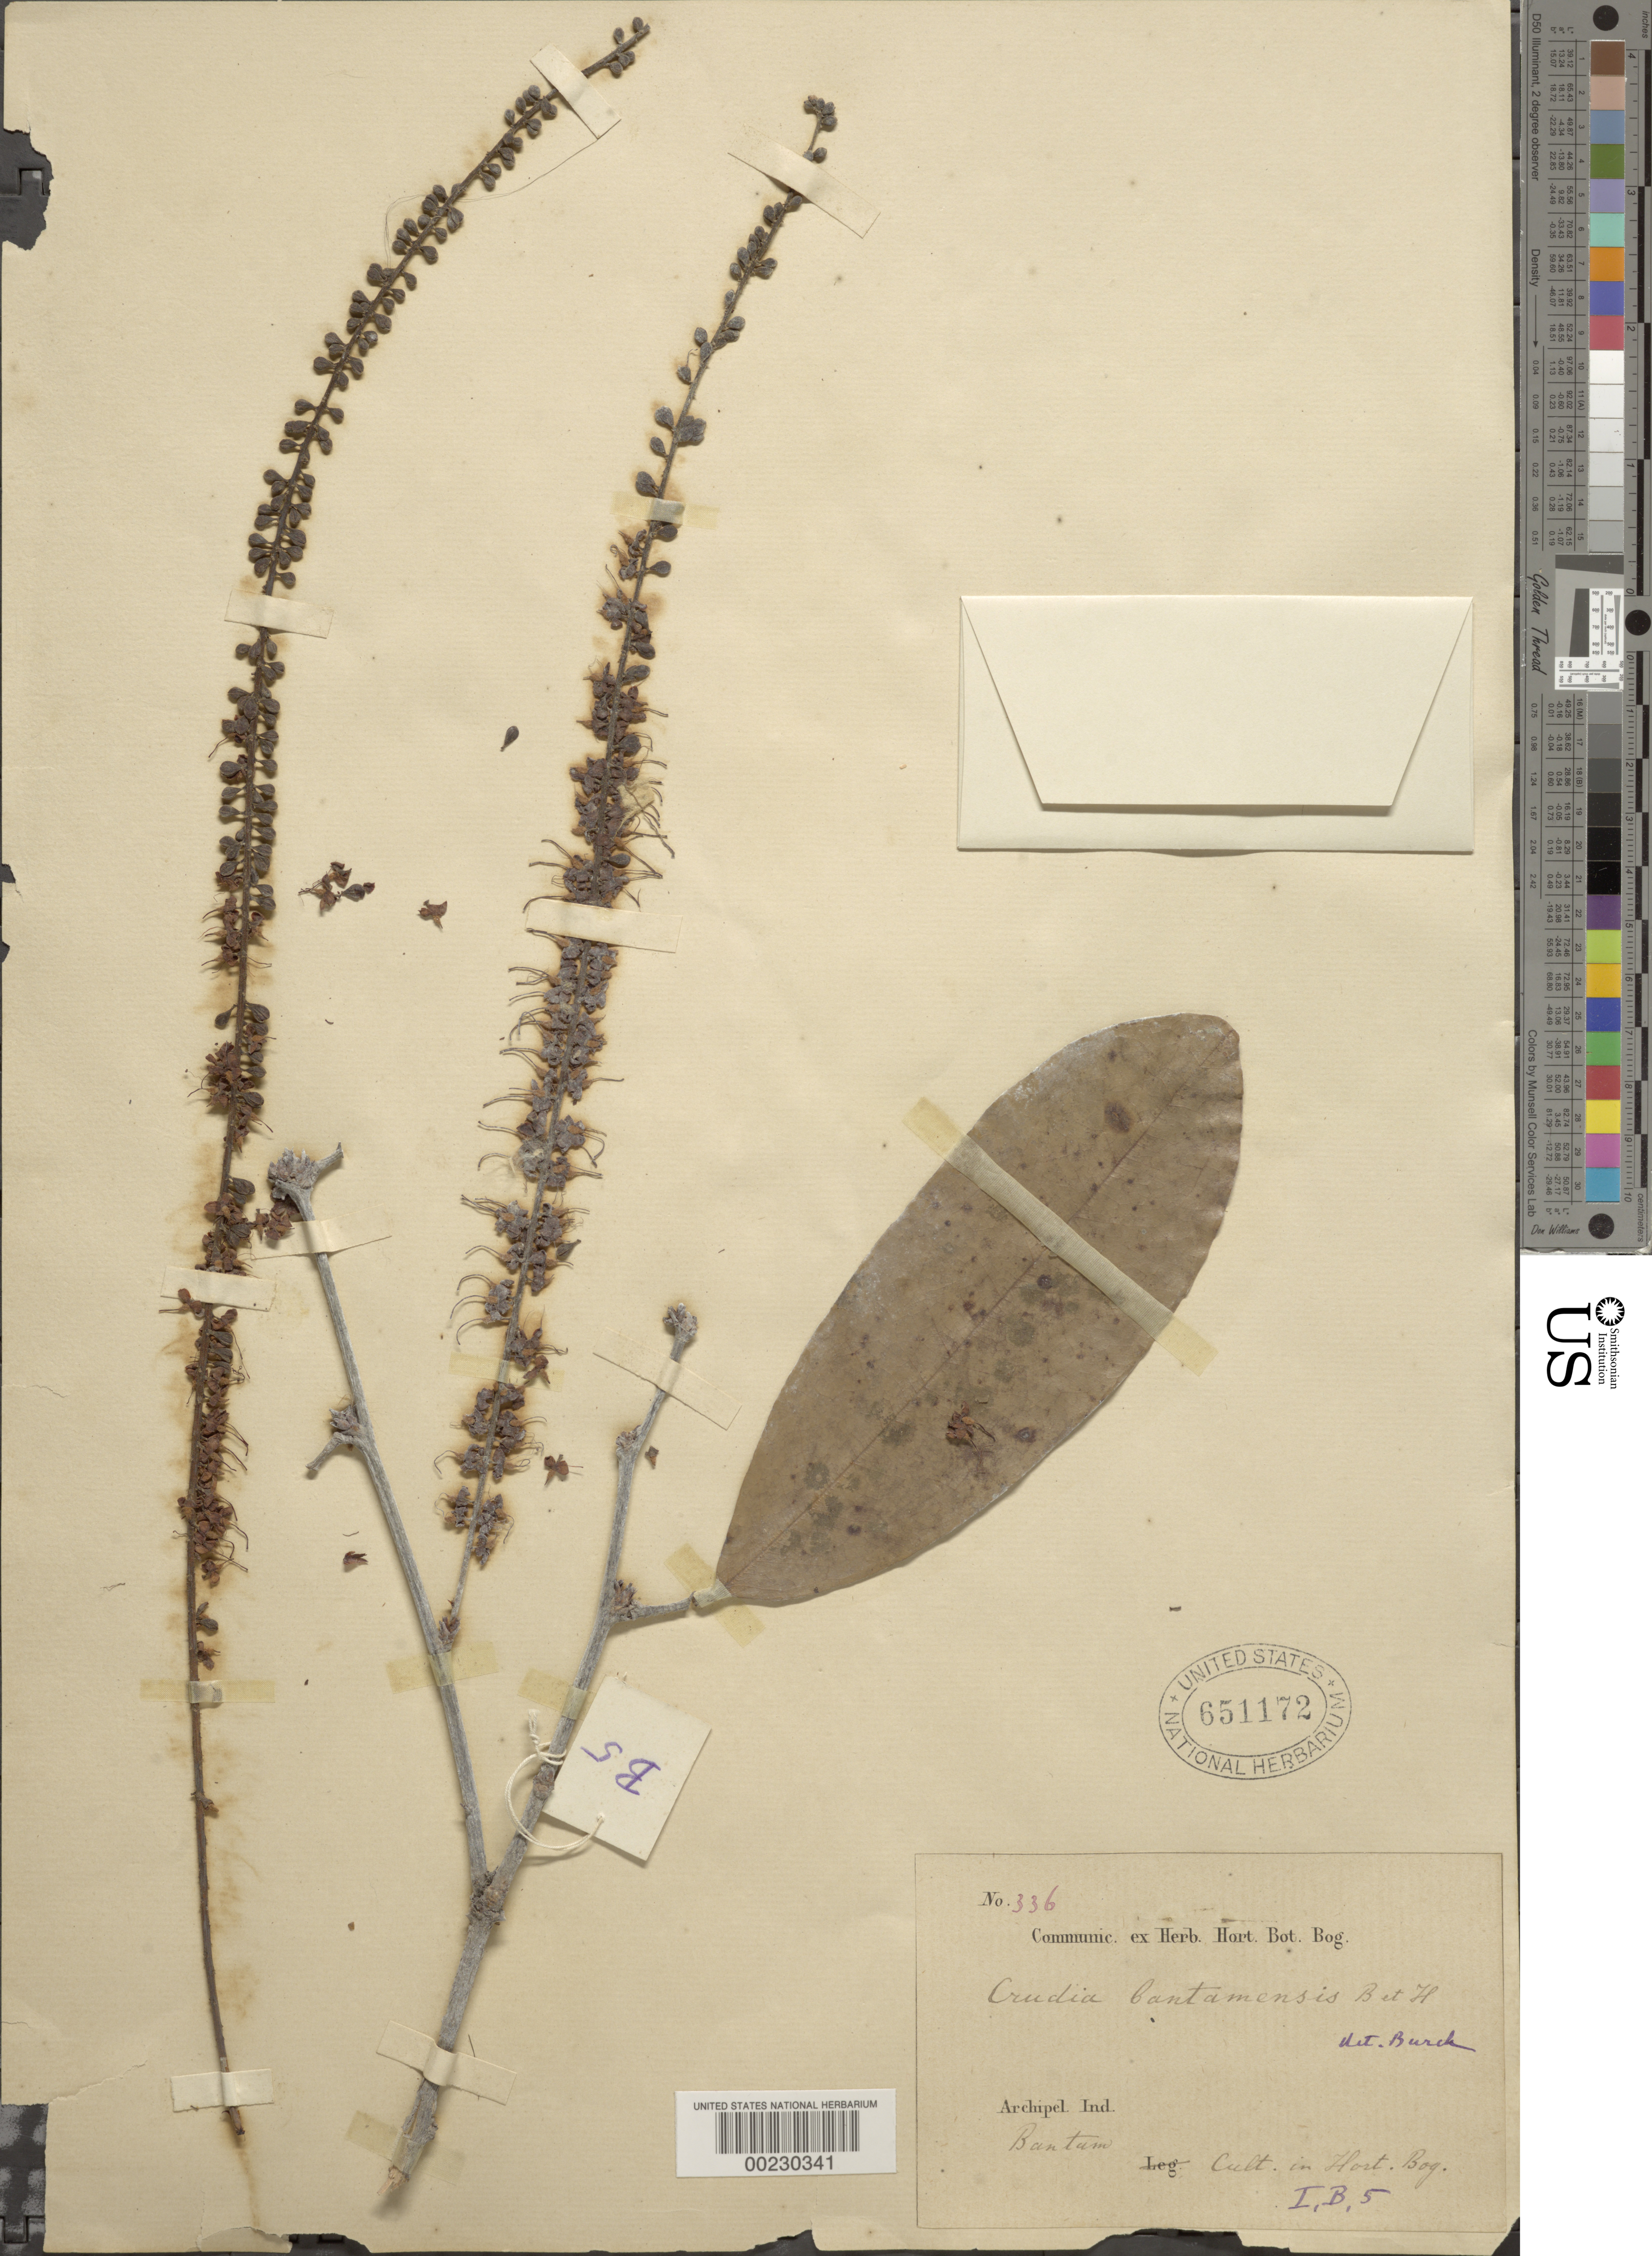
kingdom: Plantae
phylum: Tracheophyta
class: Magnoliopsida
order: Fabales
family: Fabaceae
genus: Crudia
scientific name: Crudia bantamensis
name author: (Hassk.) Benth.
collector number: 336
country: Indonesia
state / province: Java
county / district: Jawa Barat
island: Java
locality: Bantam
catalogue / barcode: US 651172